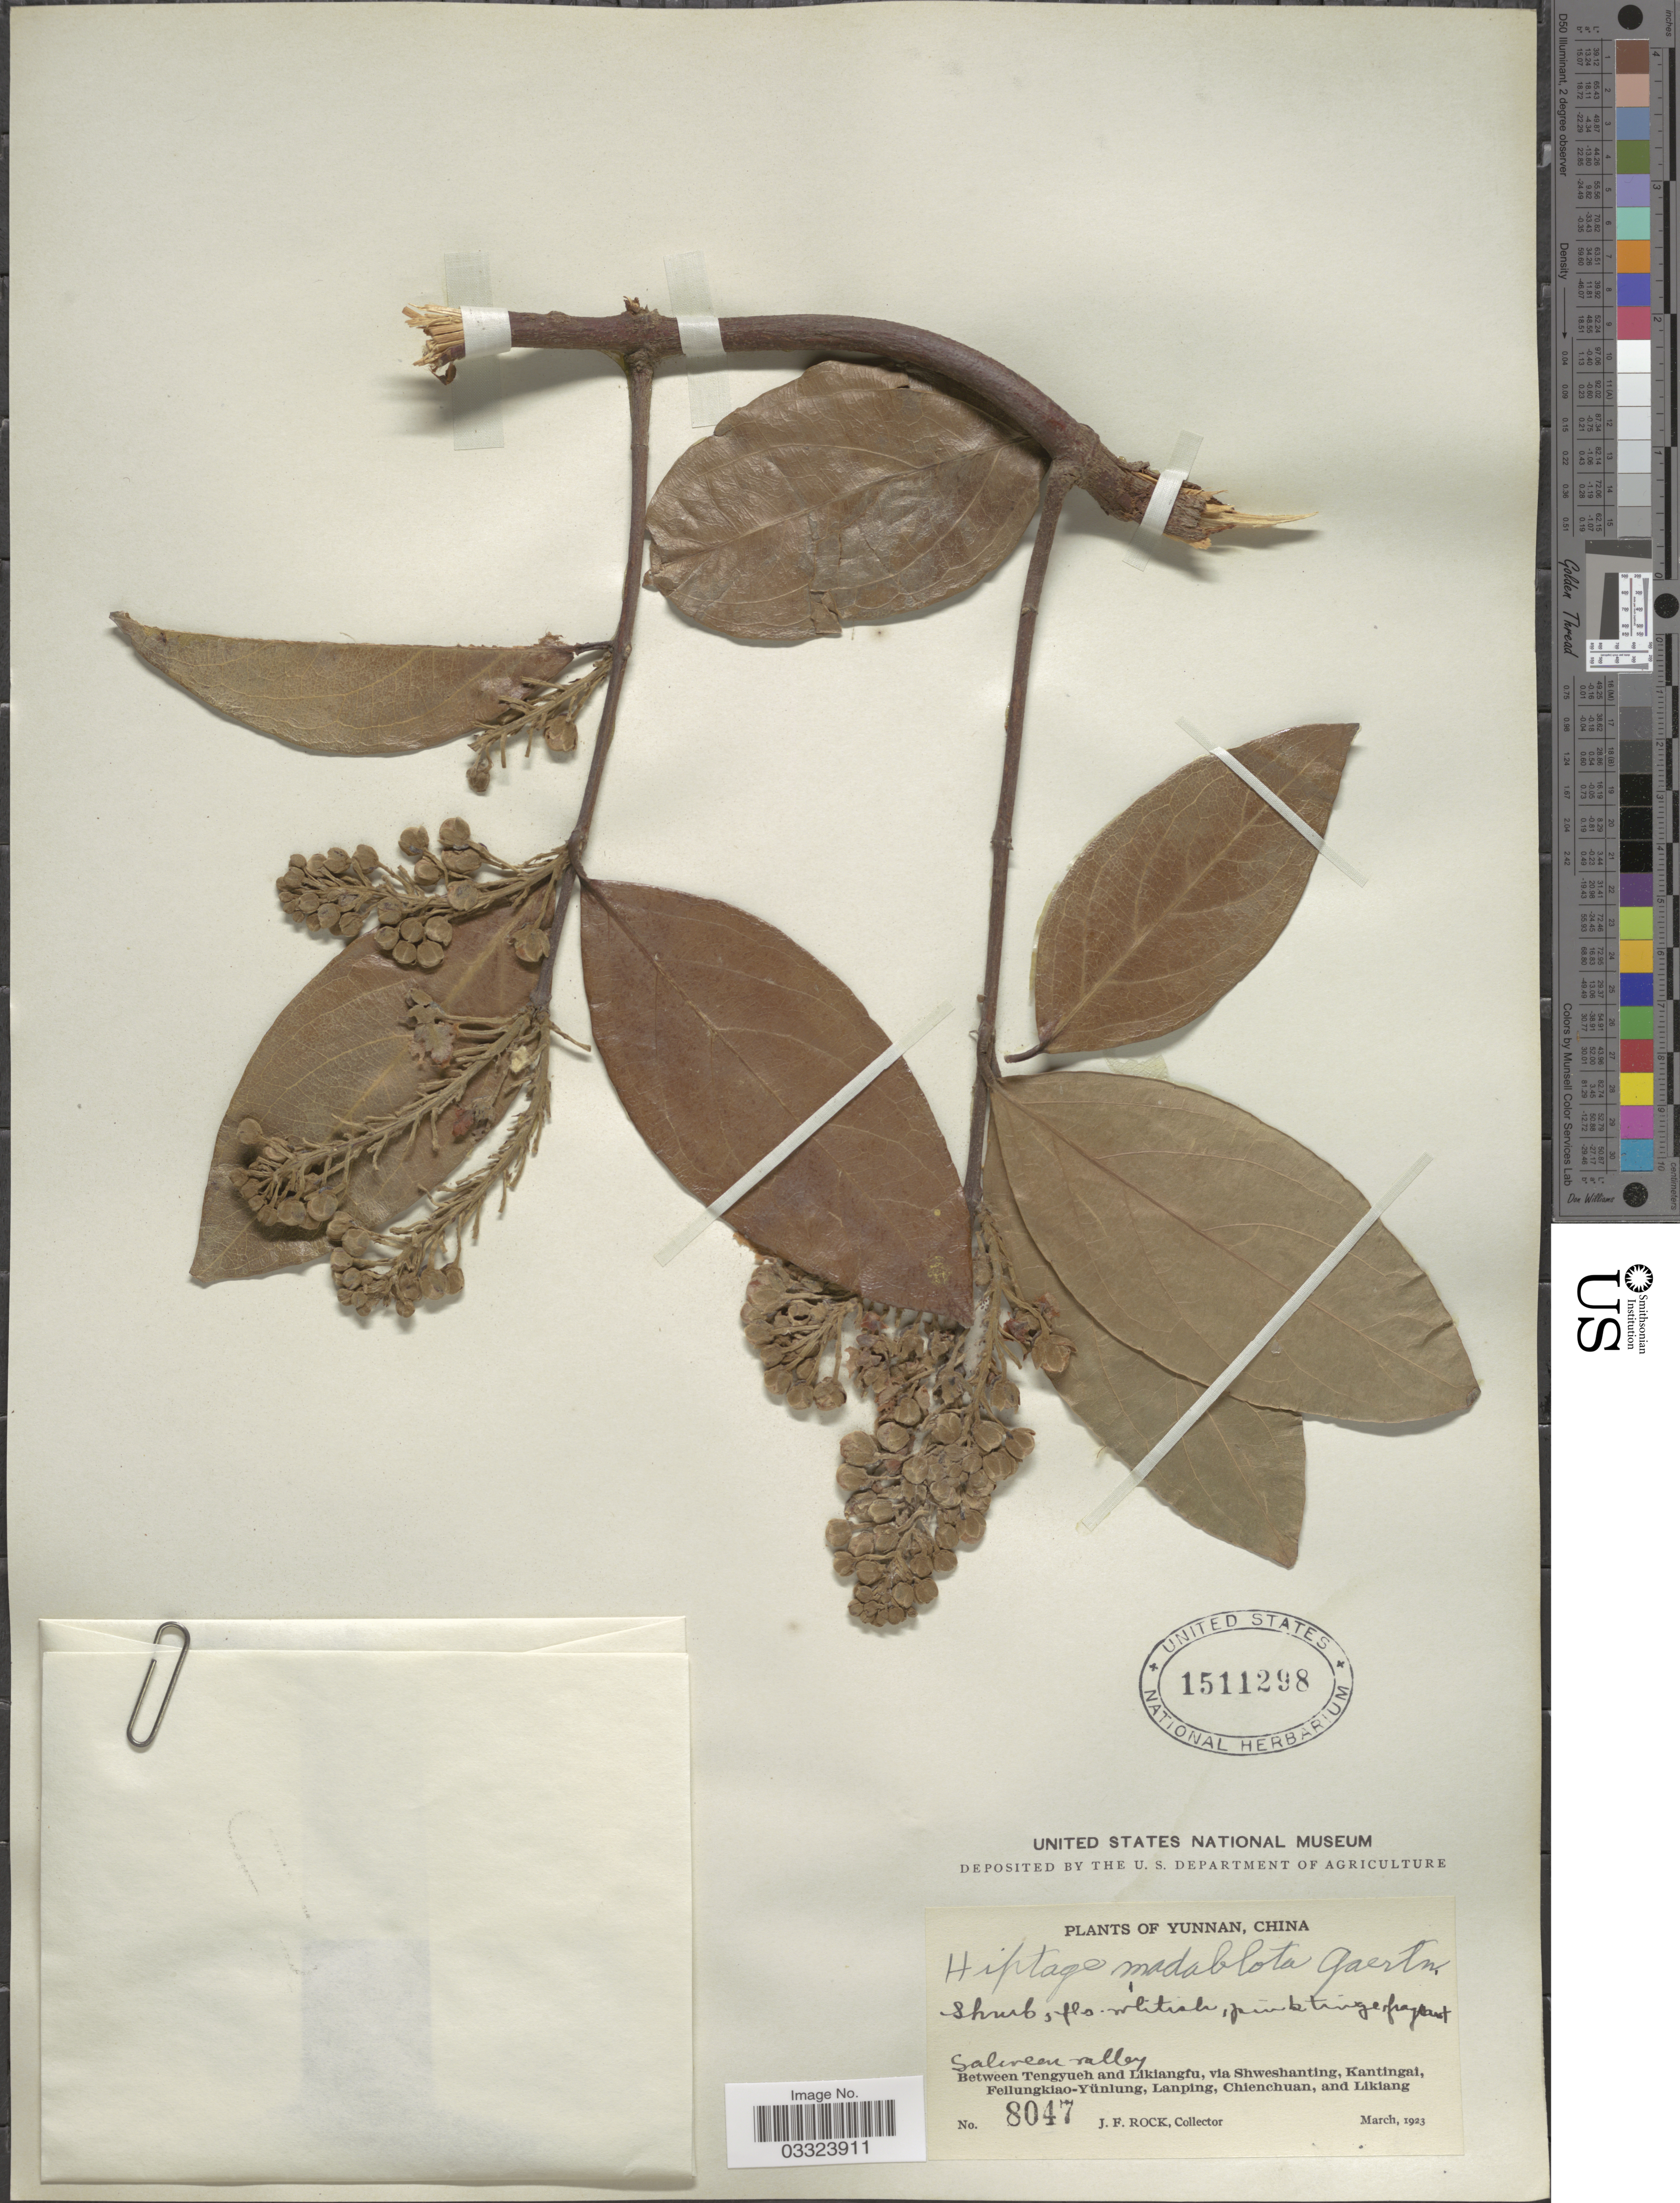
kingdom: Plantae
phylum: Tracheophyta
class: Magnoliopsida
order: Malpighiales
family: Malpighiaceae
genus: Hiptage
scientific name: Hiptage benghalensis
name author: (L.) Kurz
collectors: J. Rock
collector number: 8047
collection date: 1923-03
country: China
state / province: Yunnan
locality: Salween Valley, Between Tengyueh and Likiangfu, via Shweshanting, Kantingal, Feilungkiao-Yünlung, Lanping, Chienchuan, and Likiang.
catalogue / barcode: US 1511298